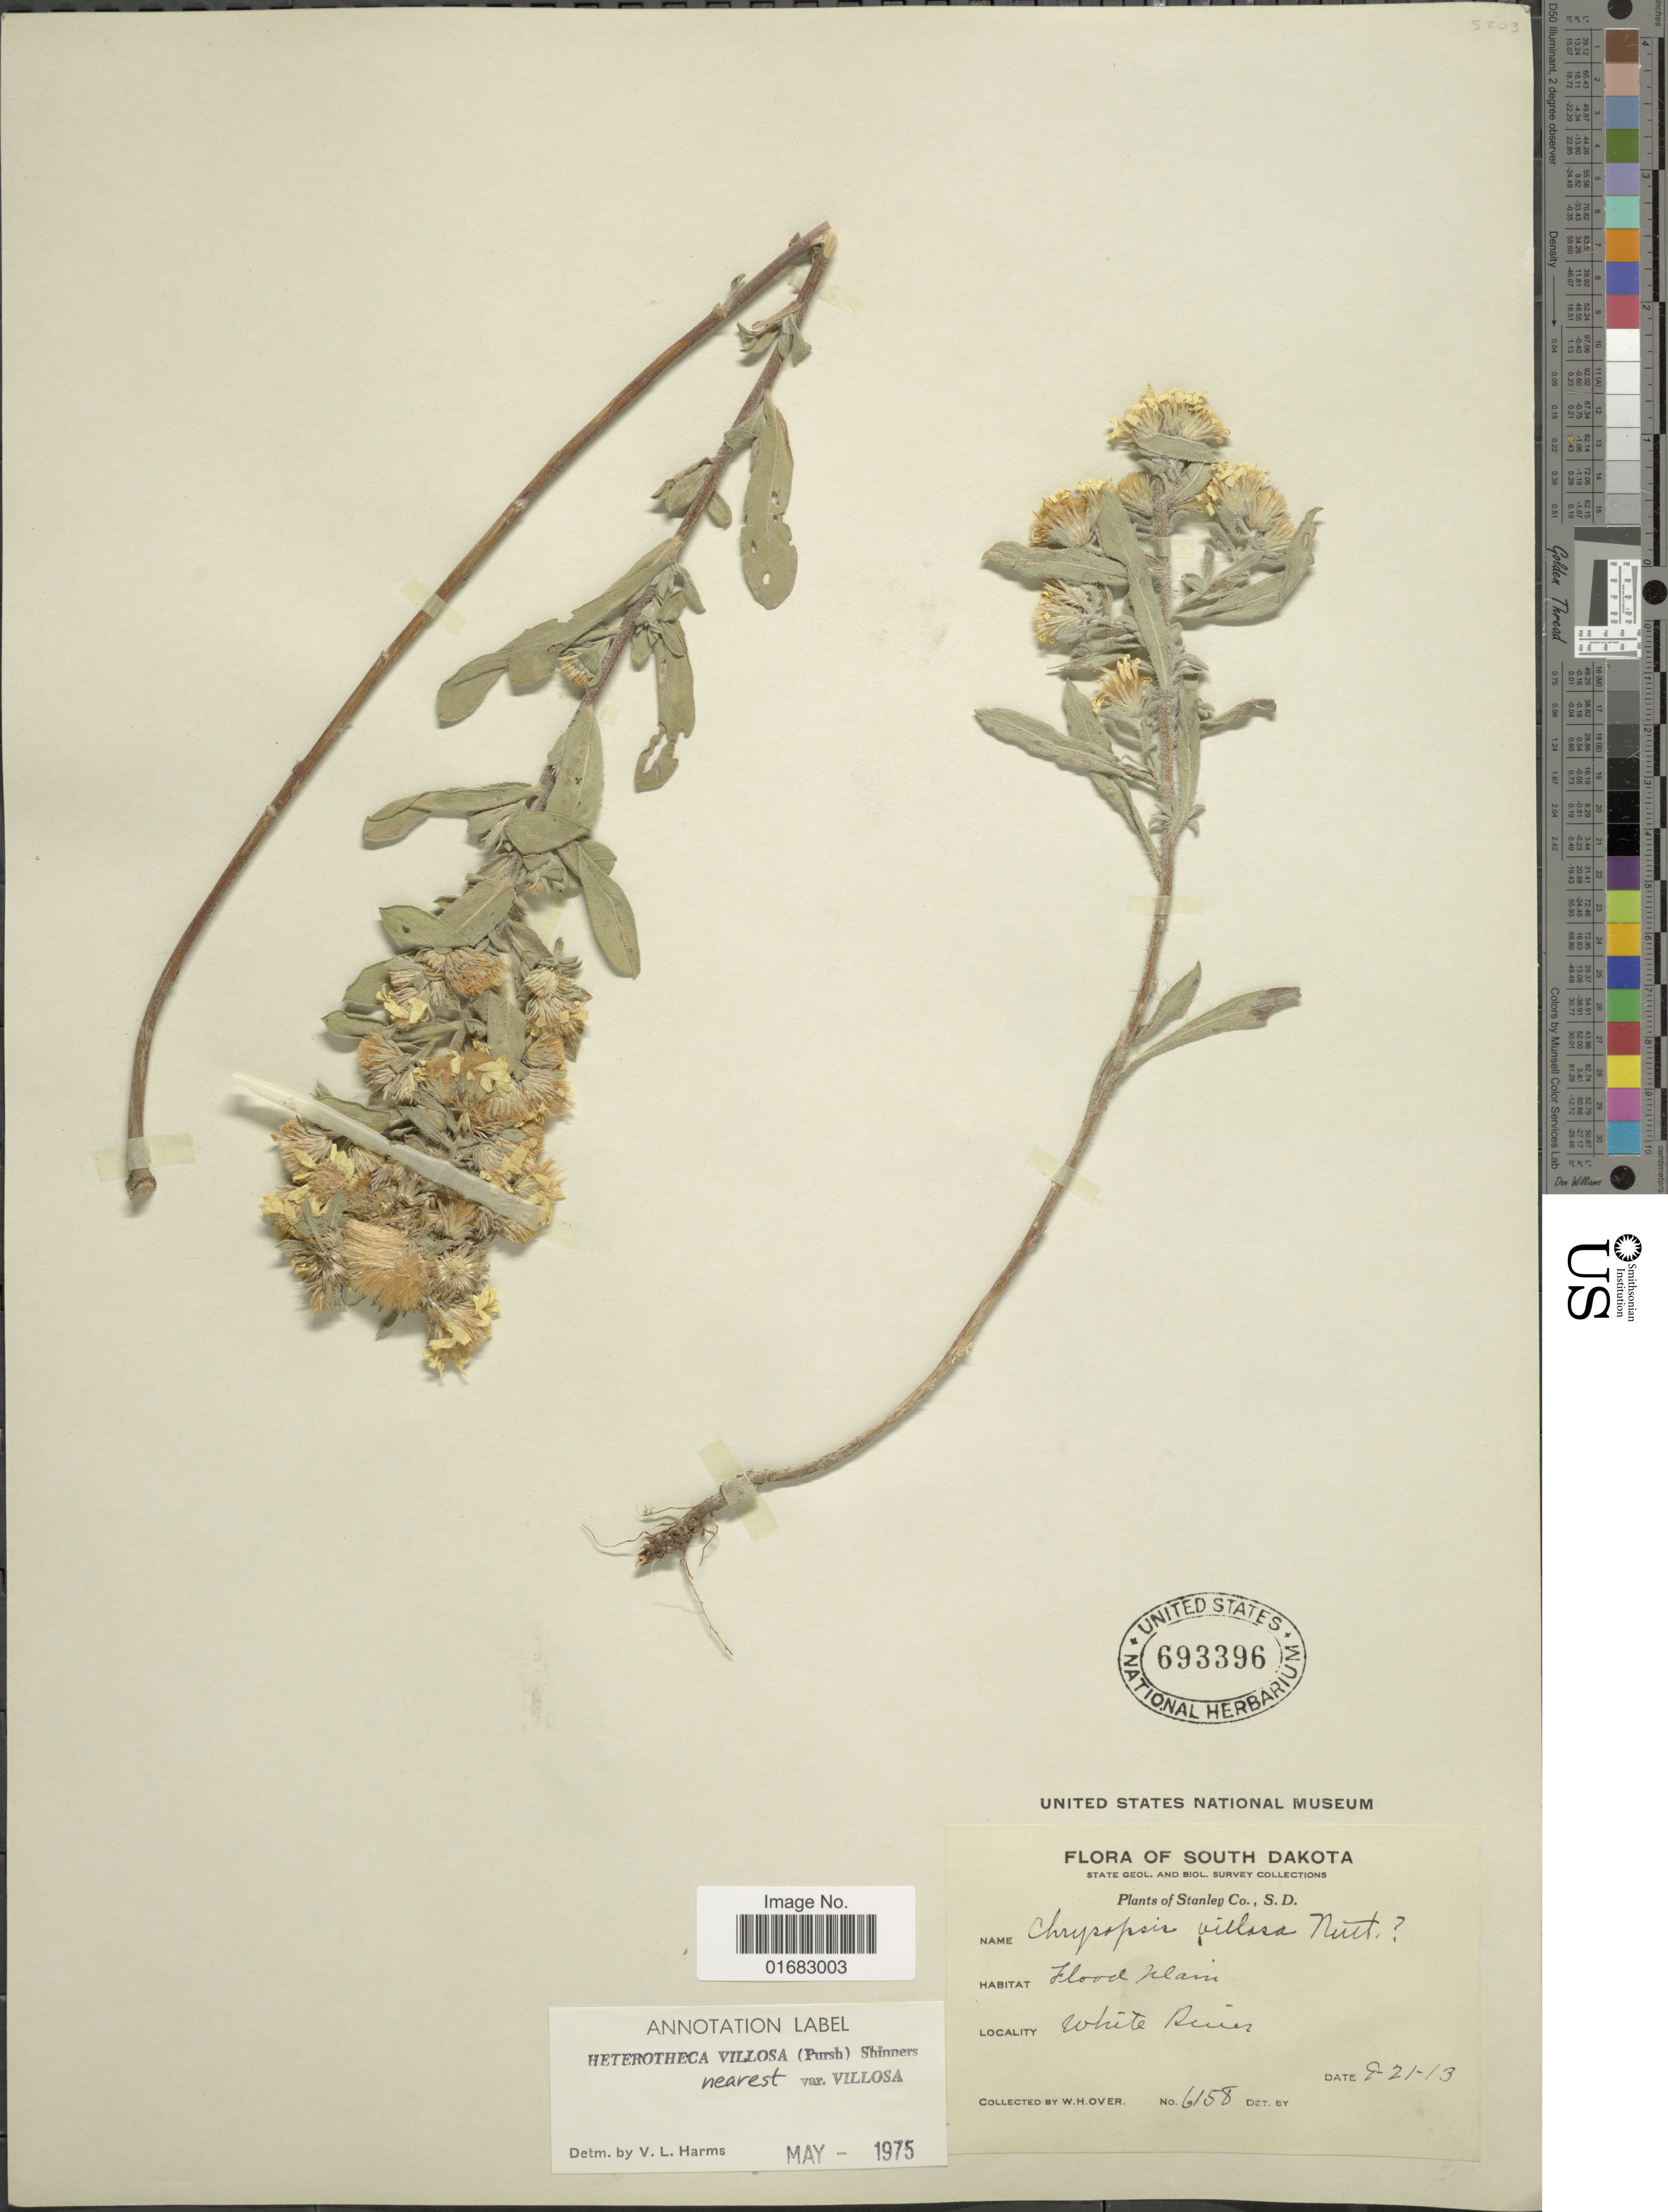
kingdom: Plantae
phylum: Tracheophyta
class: Magnoliopsida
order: Asterales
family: Asteraceae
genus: Heterotheca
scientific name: Heterotheca villosa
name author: (Pursh) Shinners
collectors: W. Over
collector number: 6158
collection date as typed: Transcribed d/m/y: 21/9/13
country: United States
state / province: South Dakota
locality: Flood plain, White River, Stanley Co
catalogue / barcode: US 693396